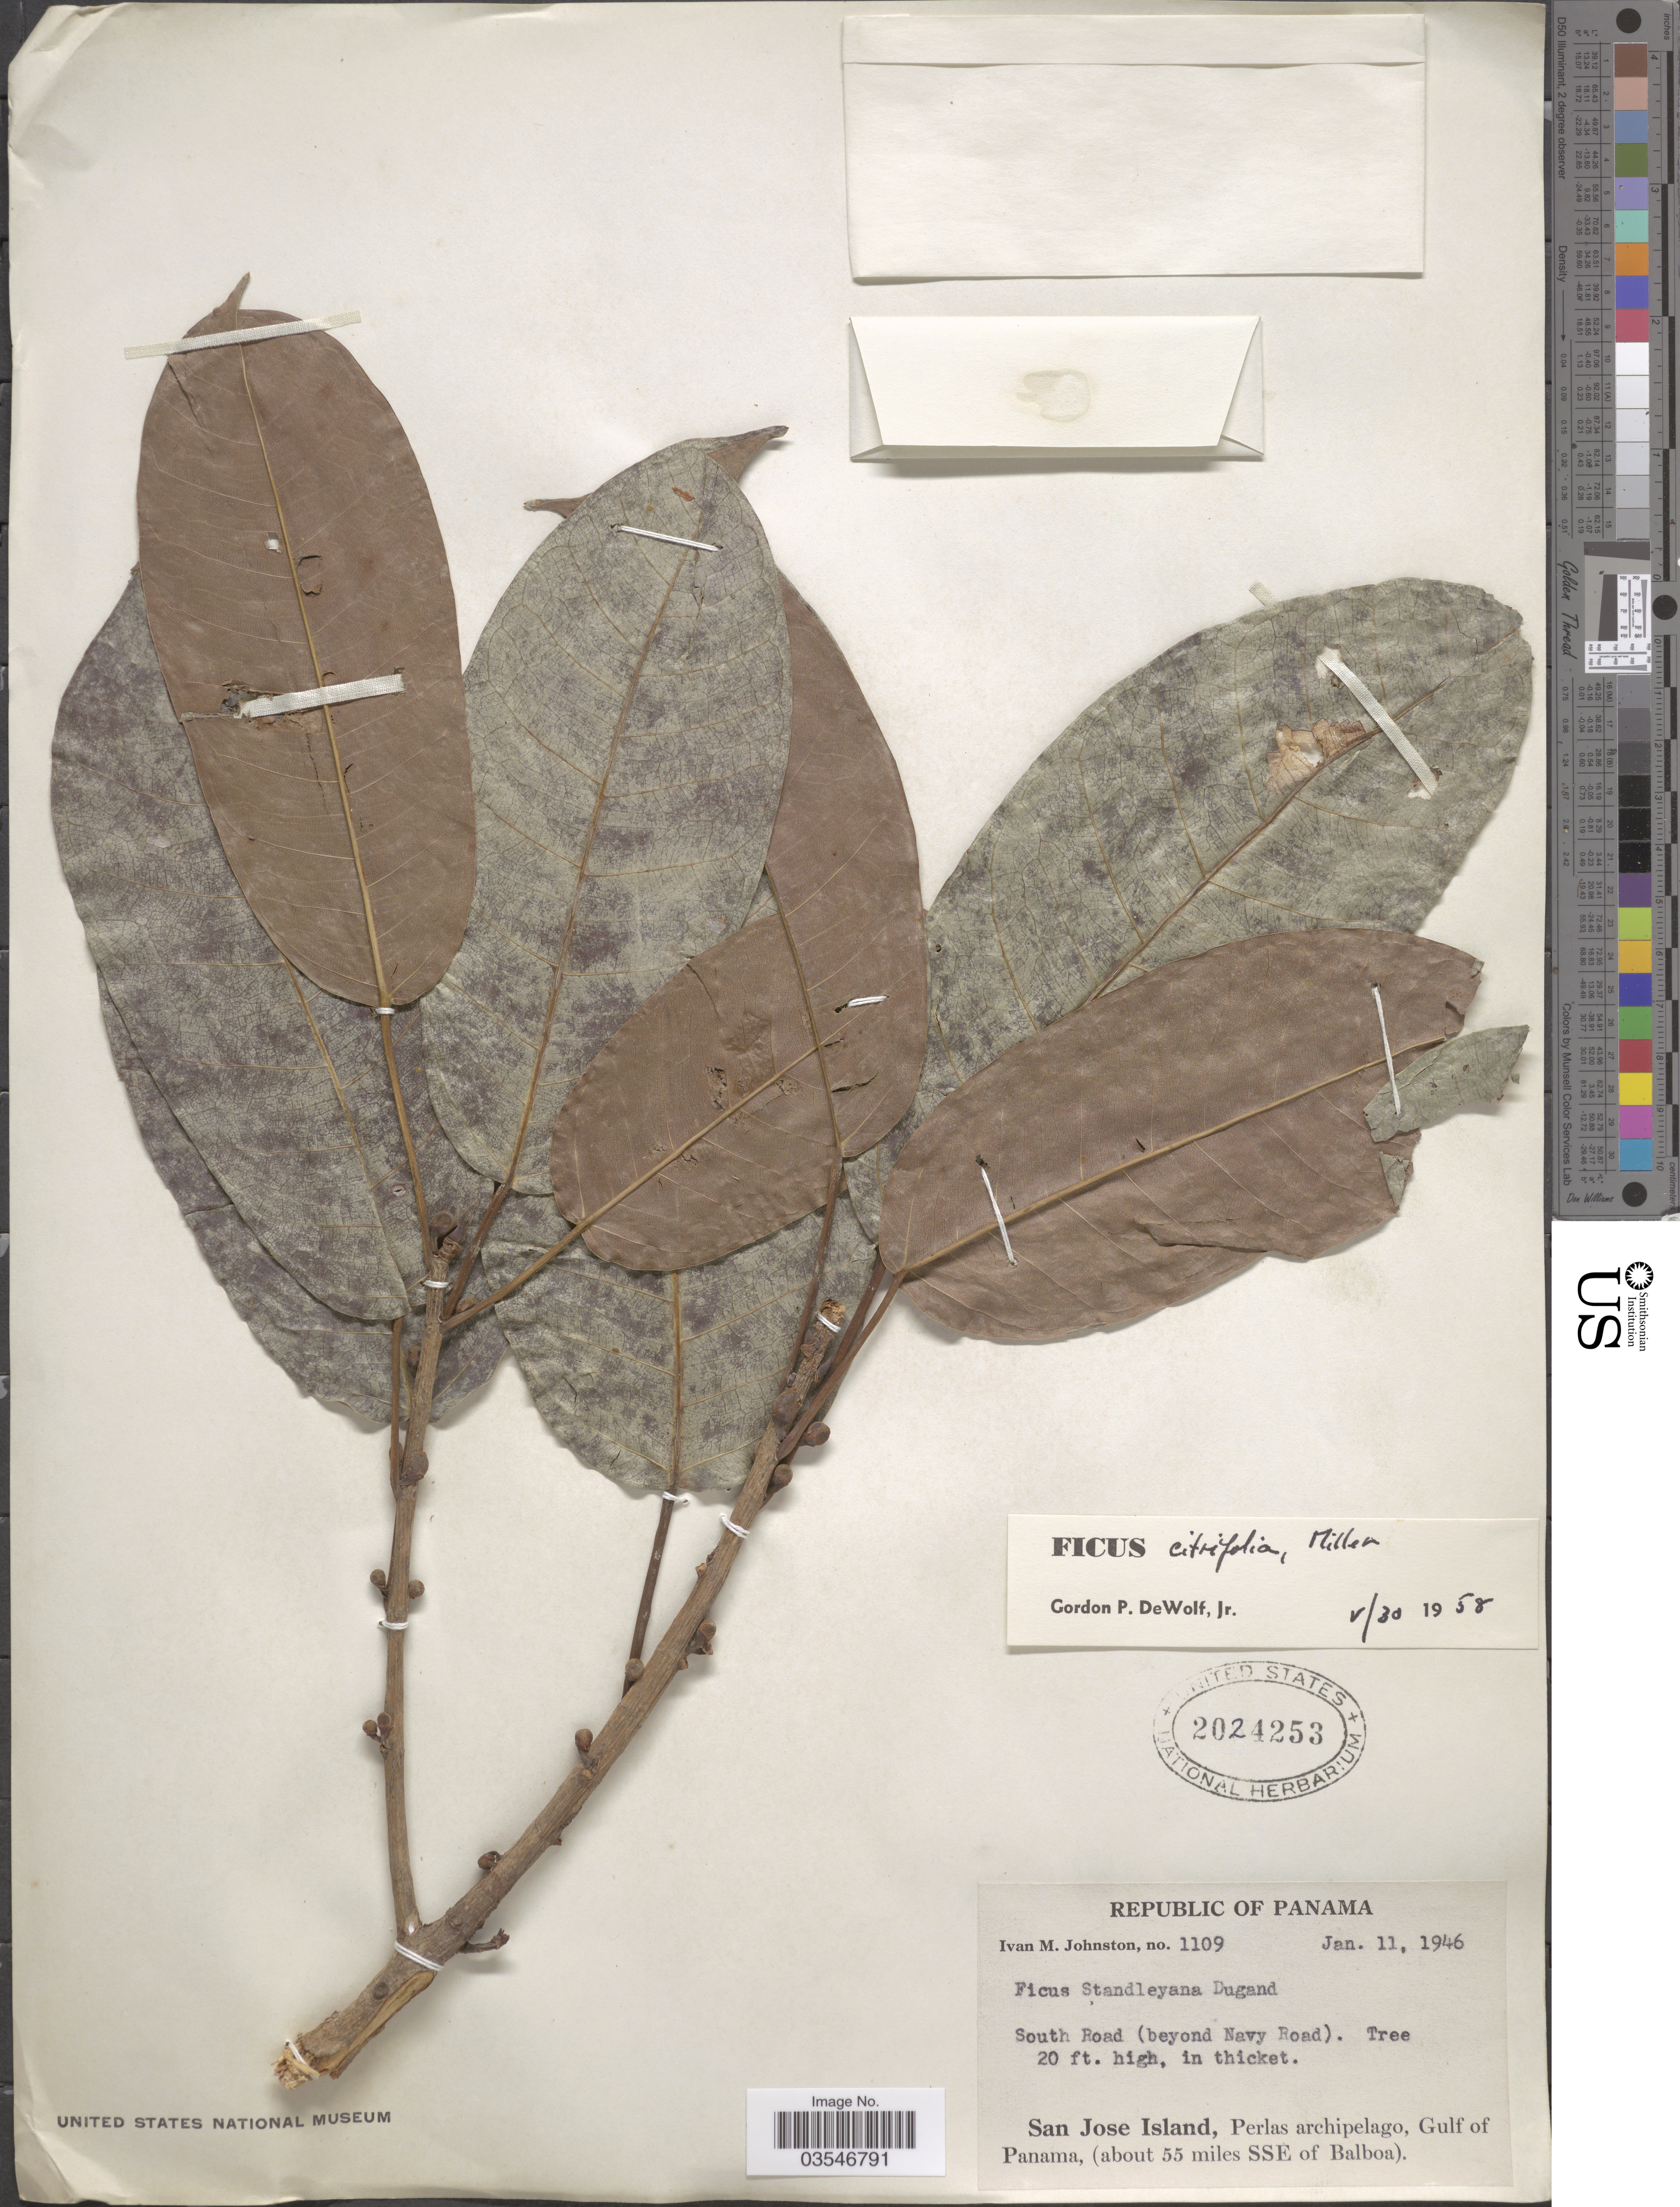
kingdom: Plantae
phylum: Tracheophyta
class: Magnoliopsida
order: Rosales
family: Moraceae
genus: Ficus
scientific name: Ficus citrifolia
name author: Mill.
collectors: I.M. Johnston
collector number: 1109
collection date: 1946-01-11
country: Panama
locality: South Road (beyond Navy Road). San jose Island, Perlas archipelago, Gulf of Panama, (about 55 miles SSE of Balboa).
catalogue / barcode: US 2024253